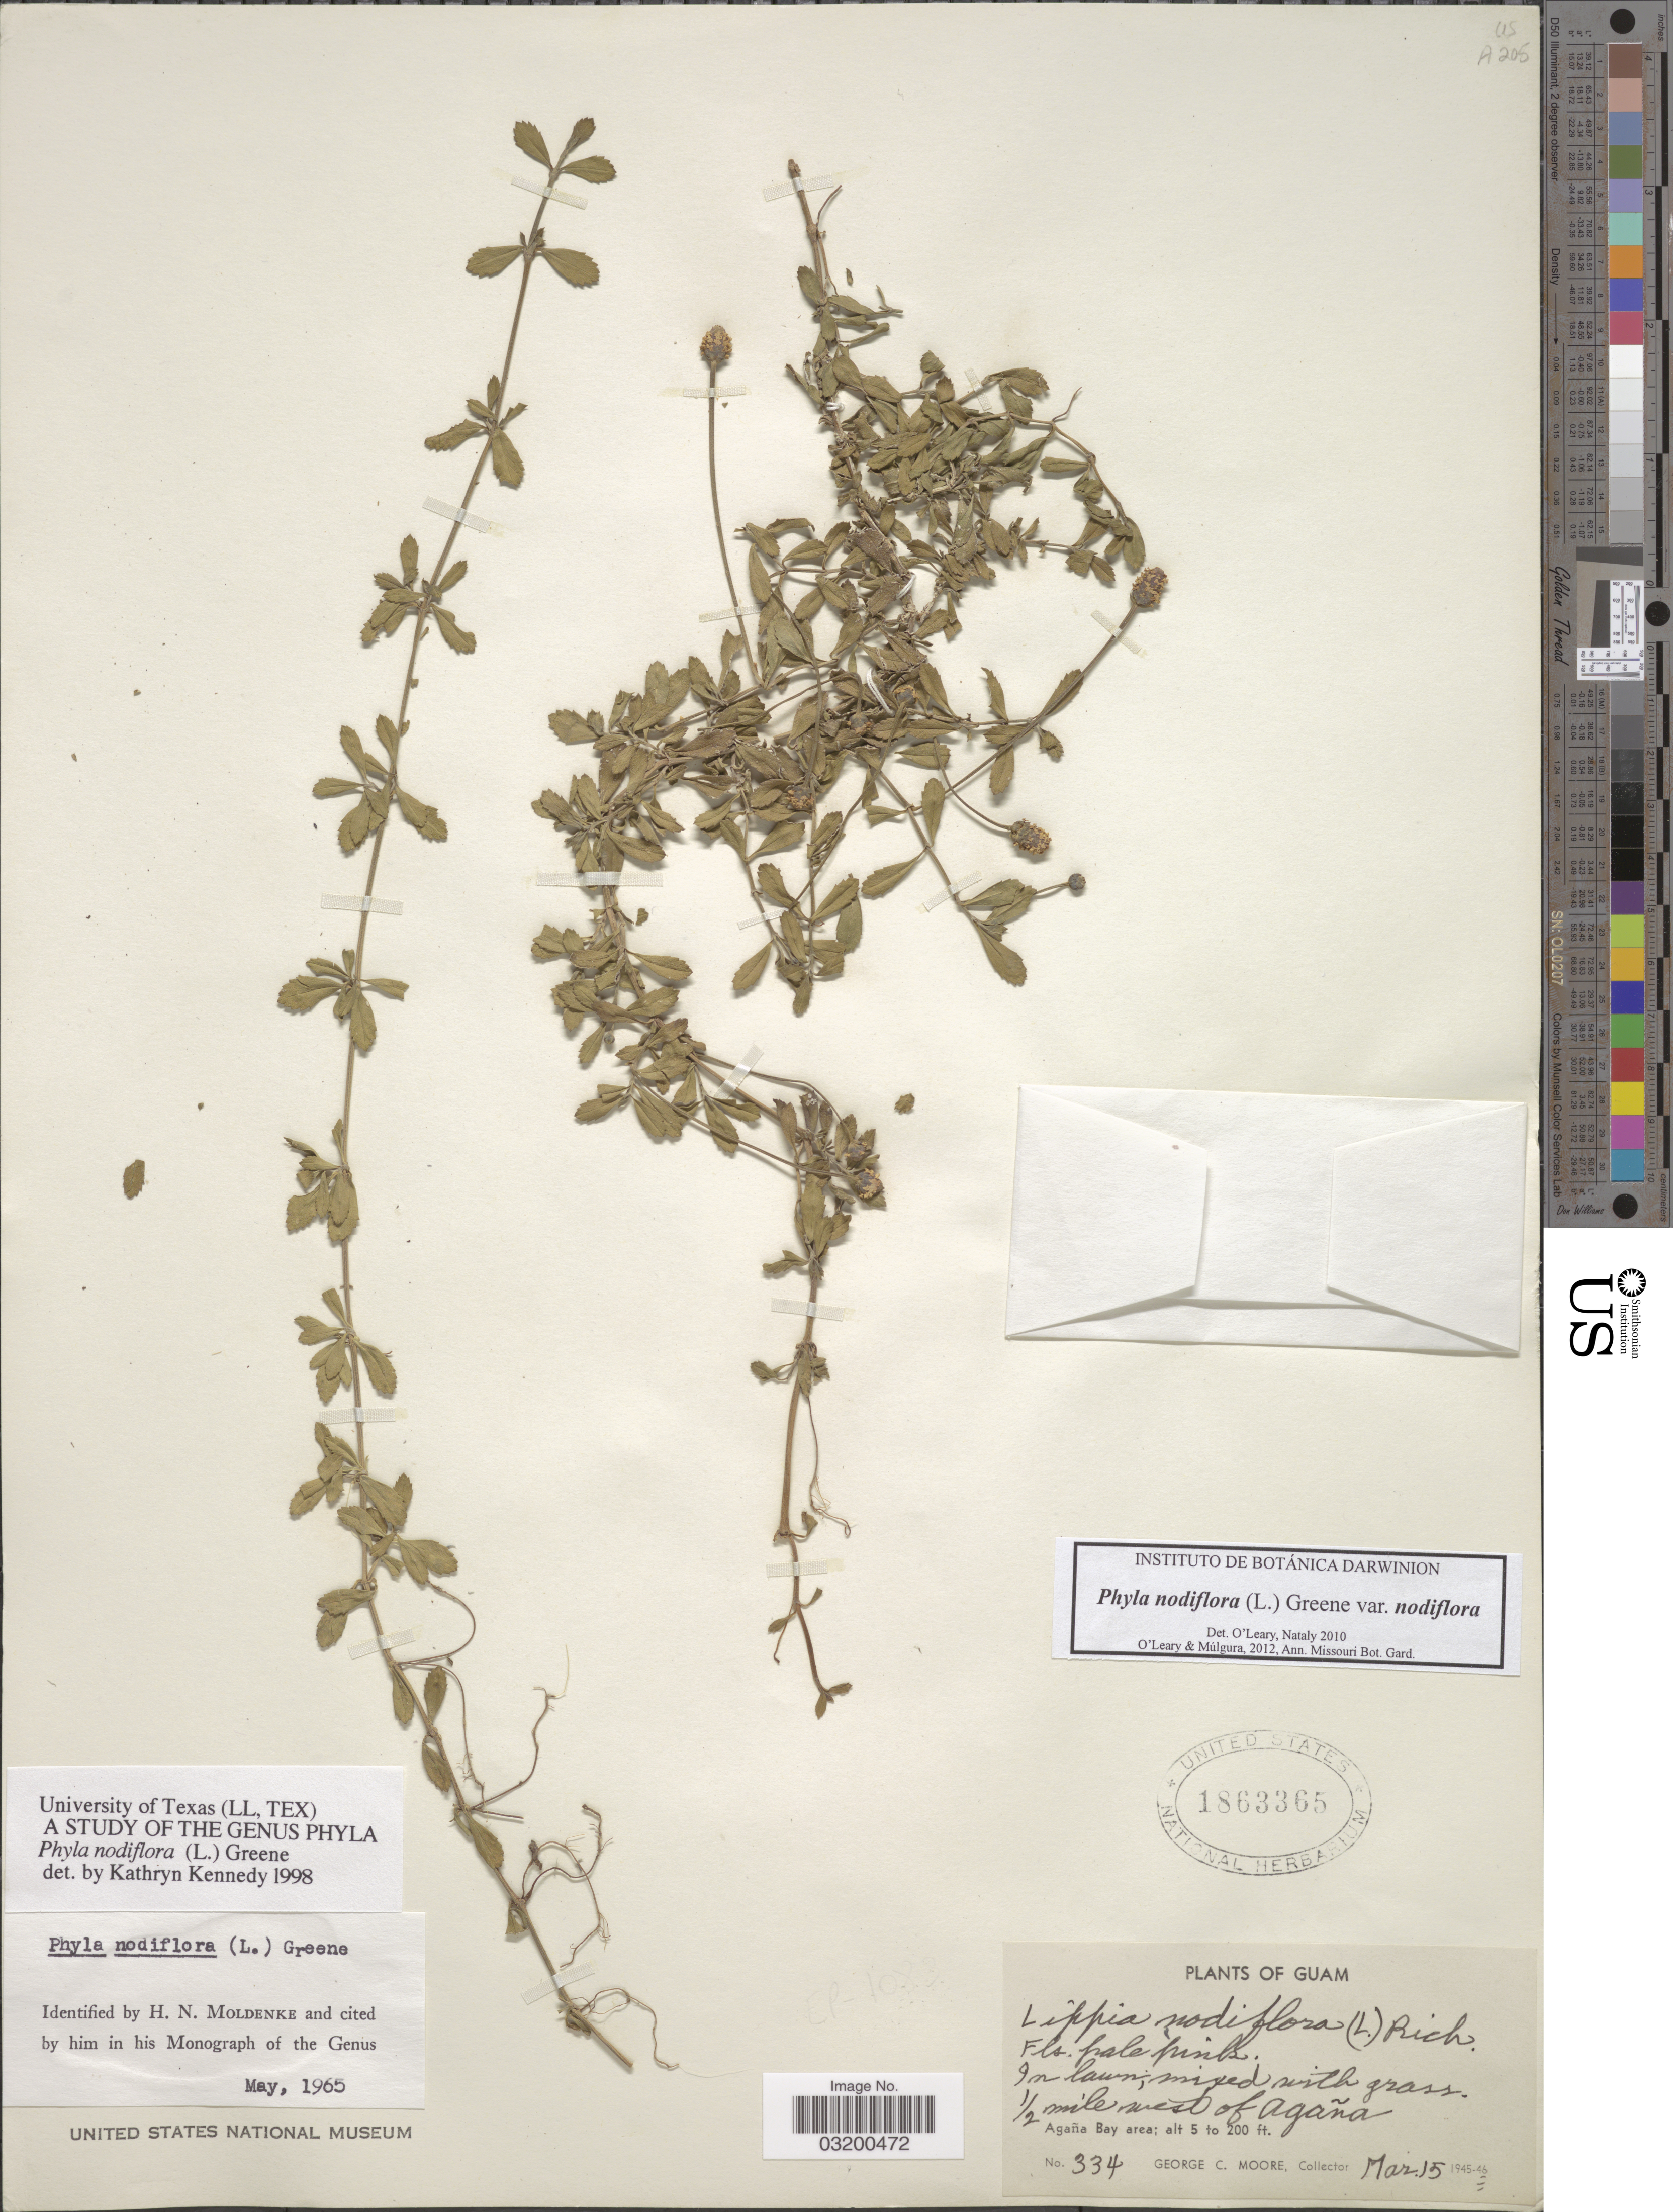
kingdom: Plantae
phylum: Tracheophyta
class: Magnoliopsida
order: Lamiales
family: Verbenaceae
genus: Phyla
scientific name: Phyla nodiflora var. nodiflora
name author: (L.) Greene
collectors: G. C. Moore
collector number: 334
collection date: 1946-03-15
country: Guam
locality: ½ mile west of Agaña. Agaña Bay area.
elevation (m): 2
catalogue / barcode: US 1863365